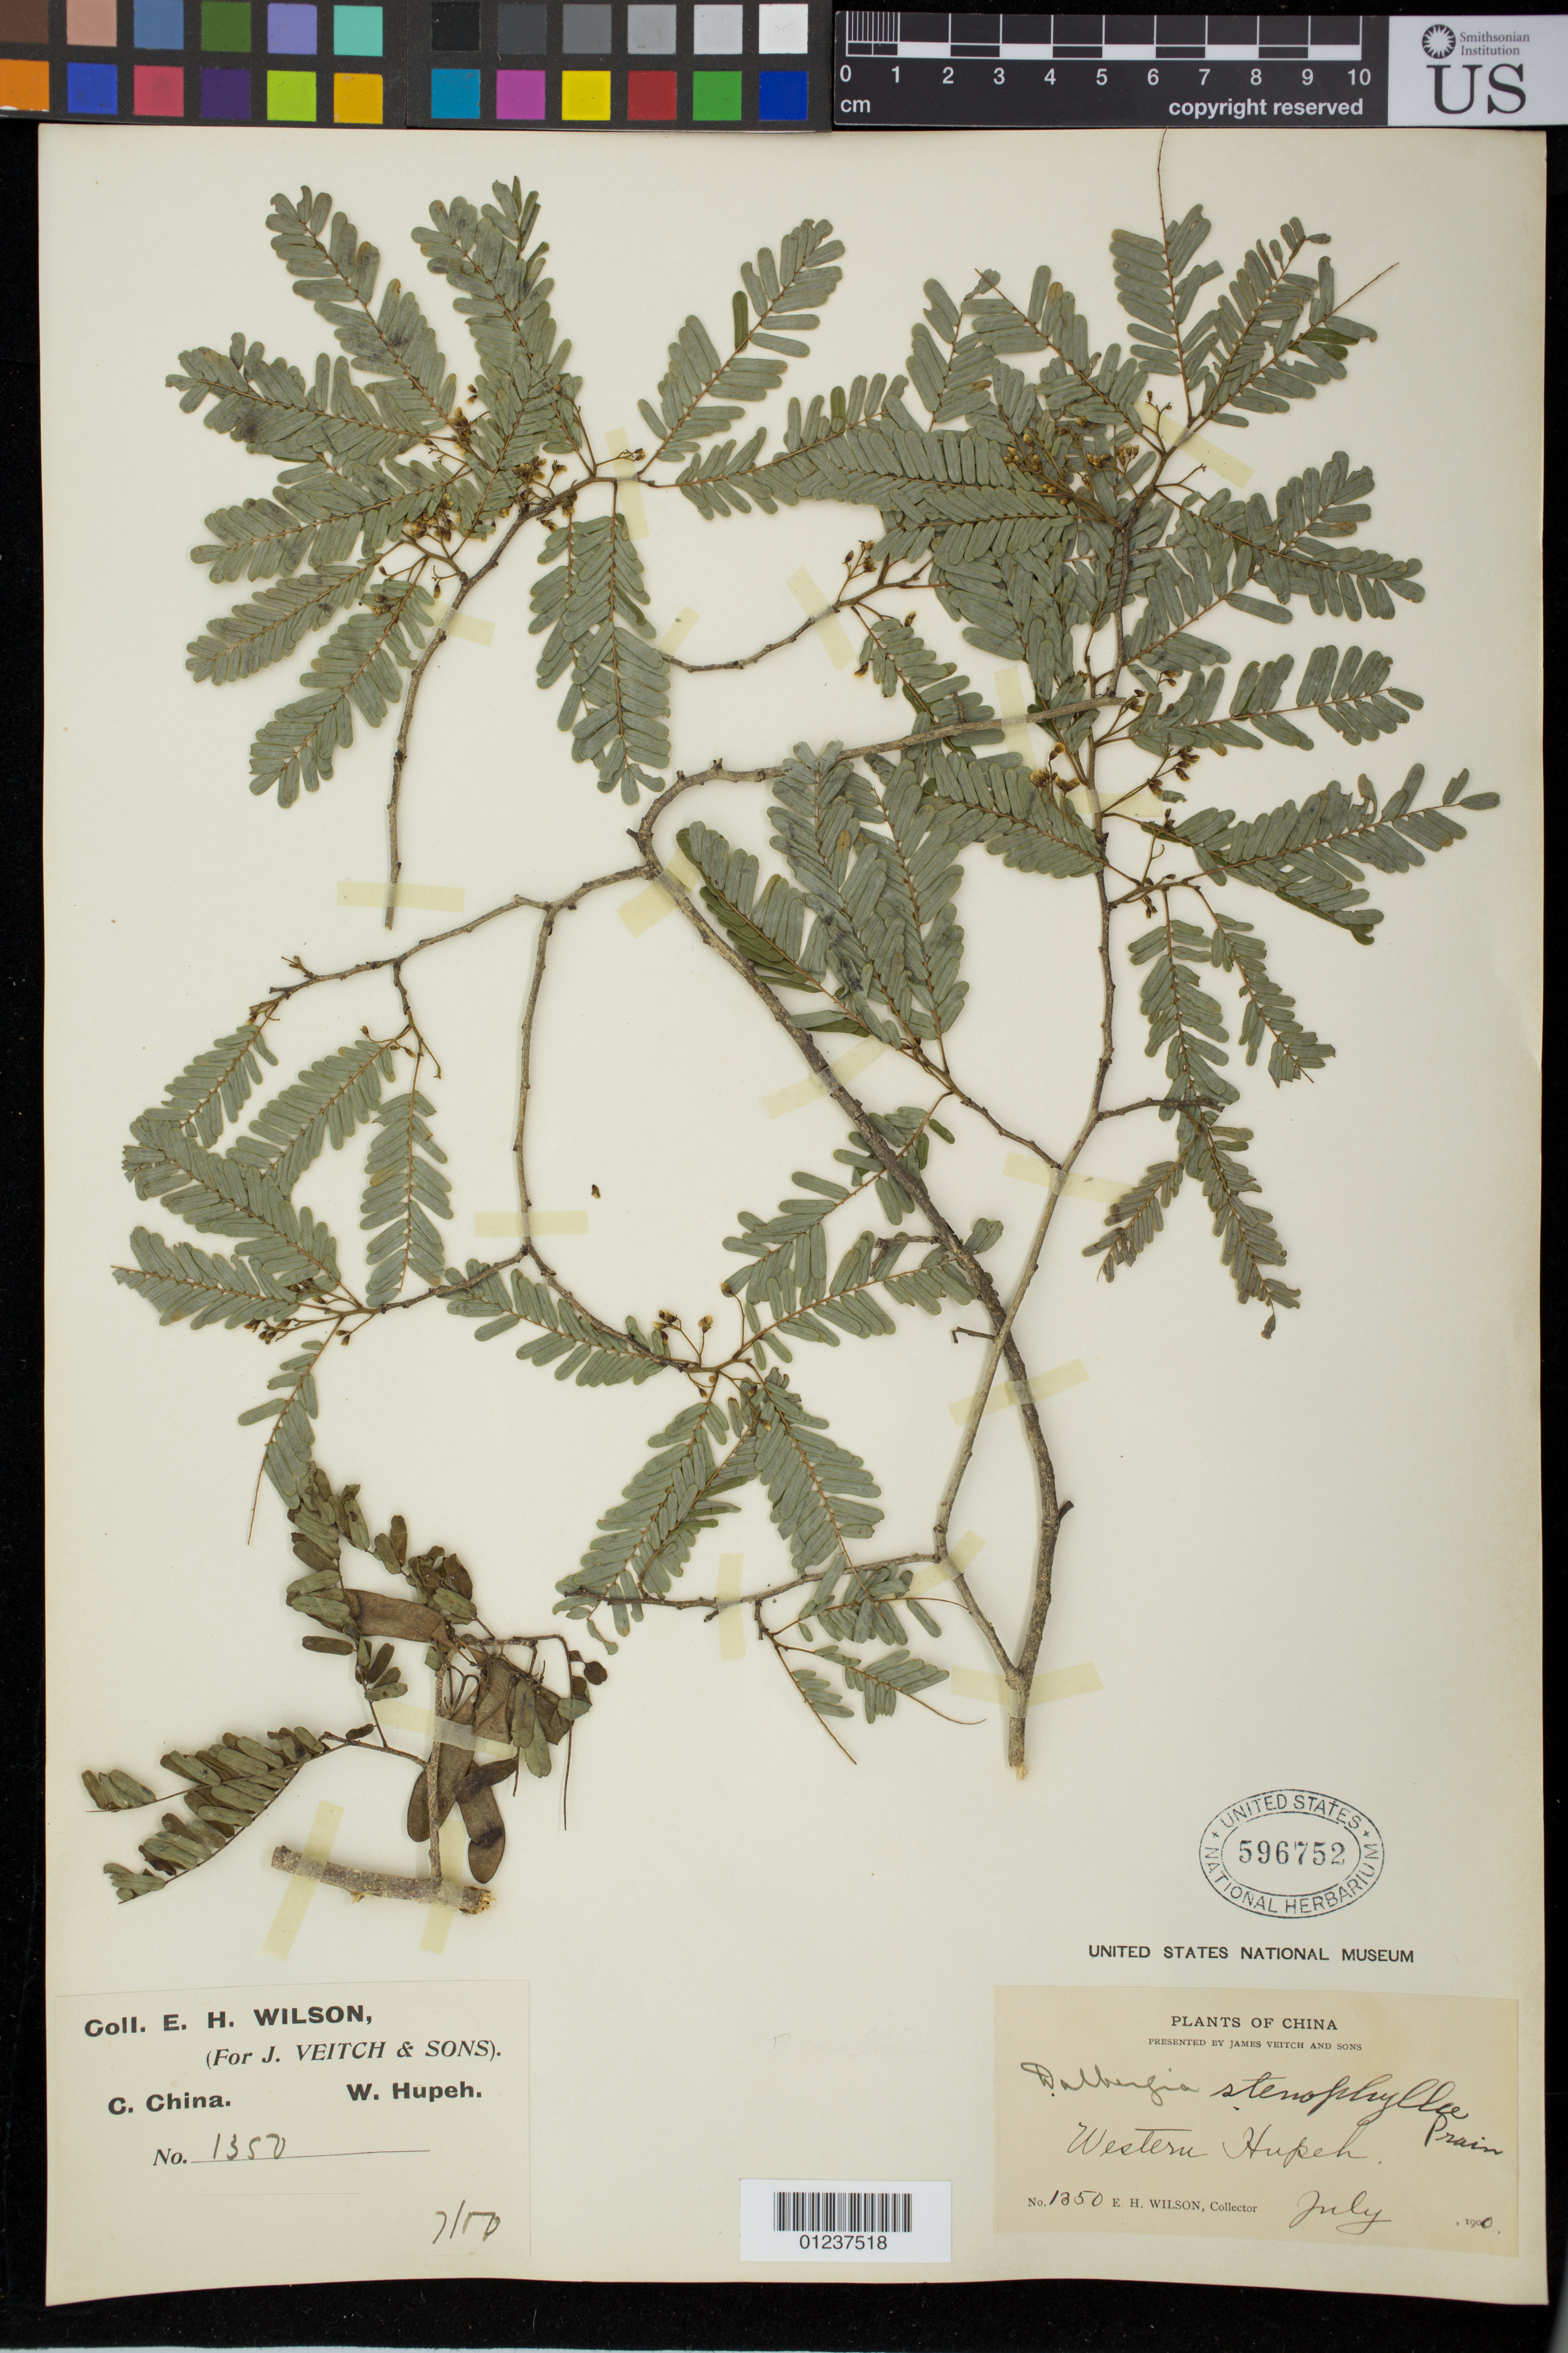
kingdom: Plantae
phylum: Tracheophyta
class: Magnoliopsida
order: Fabales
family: Fabaceae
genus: Dalbergia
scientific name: Dalbergia stenophylla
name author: Prain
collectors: E. H. Wilson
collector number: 1350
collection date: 1900-07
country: China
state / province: Hubei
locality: Western Hupeh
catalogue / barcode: US 596752